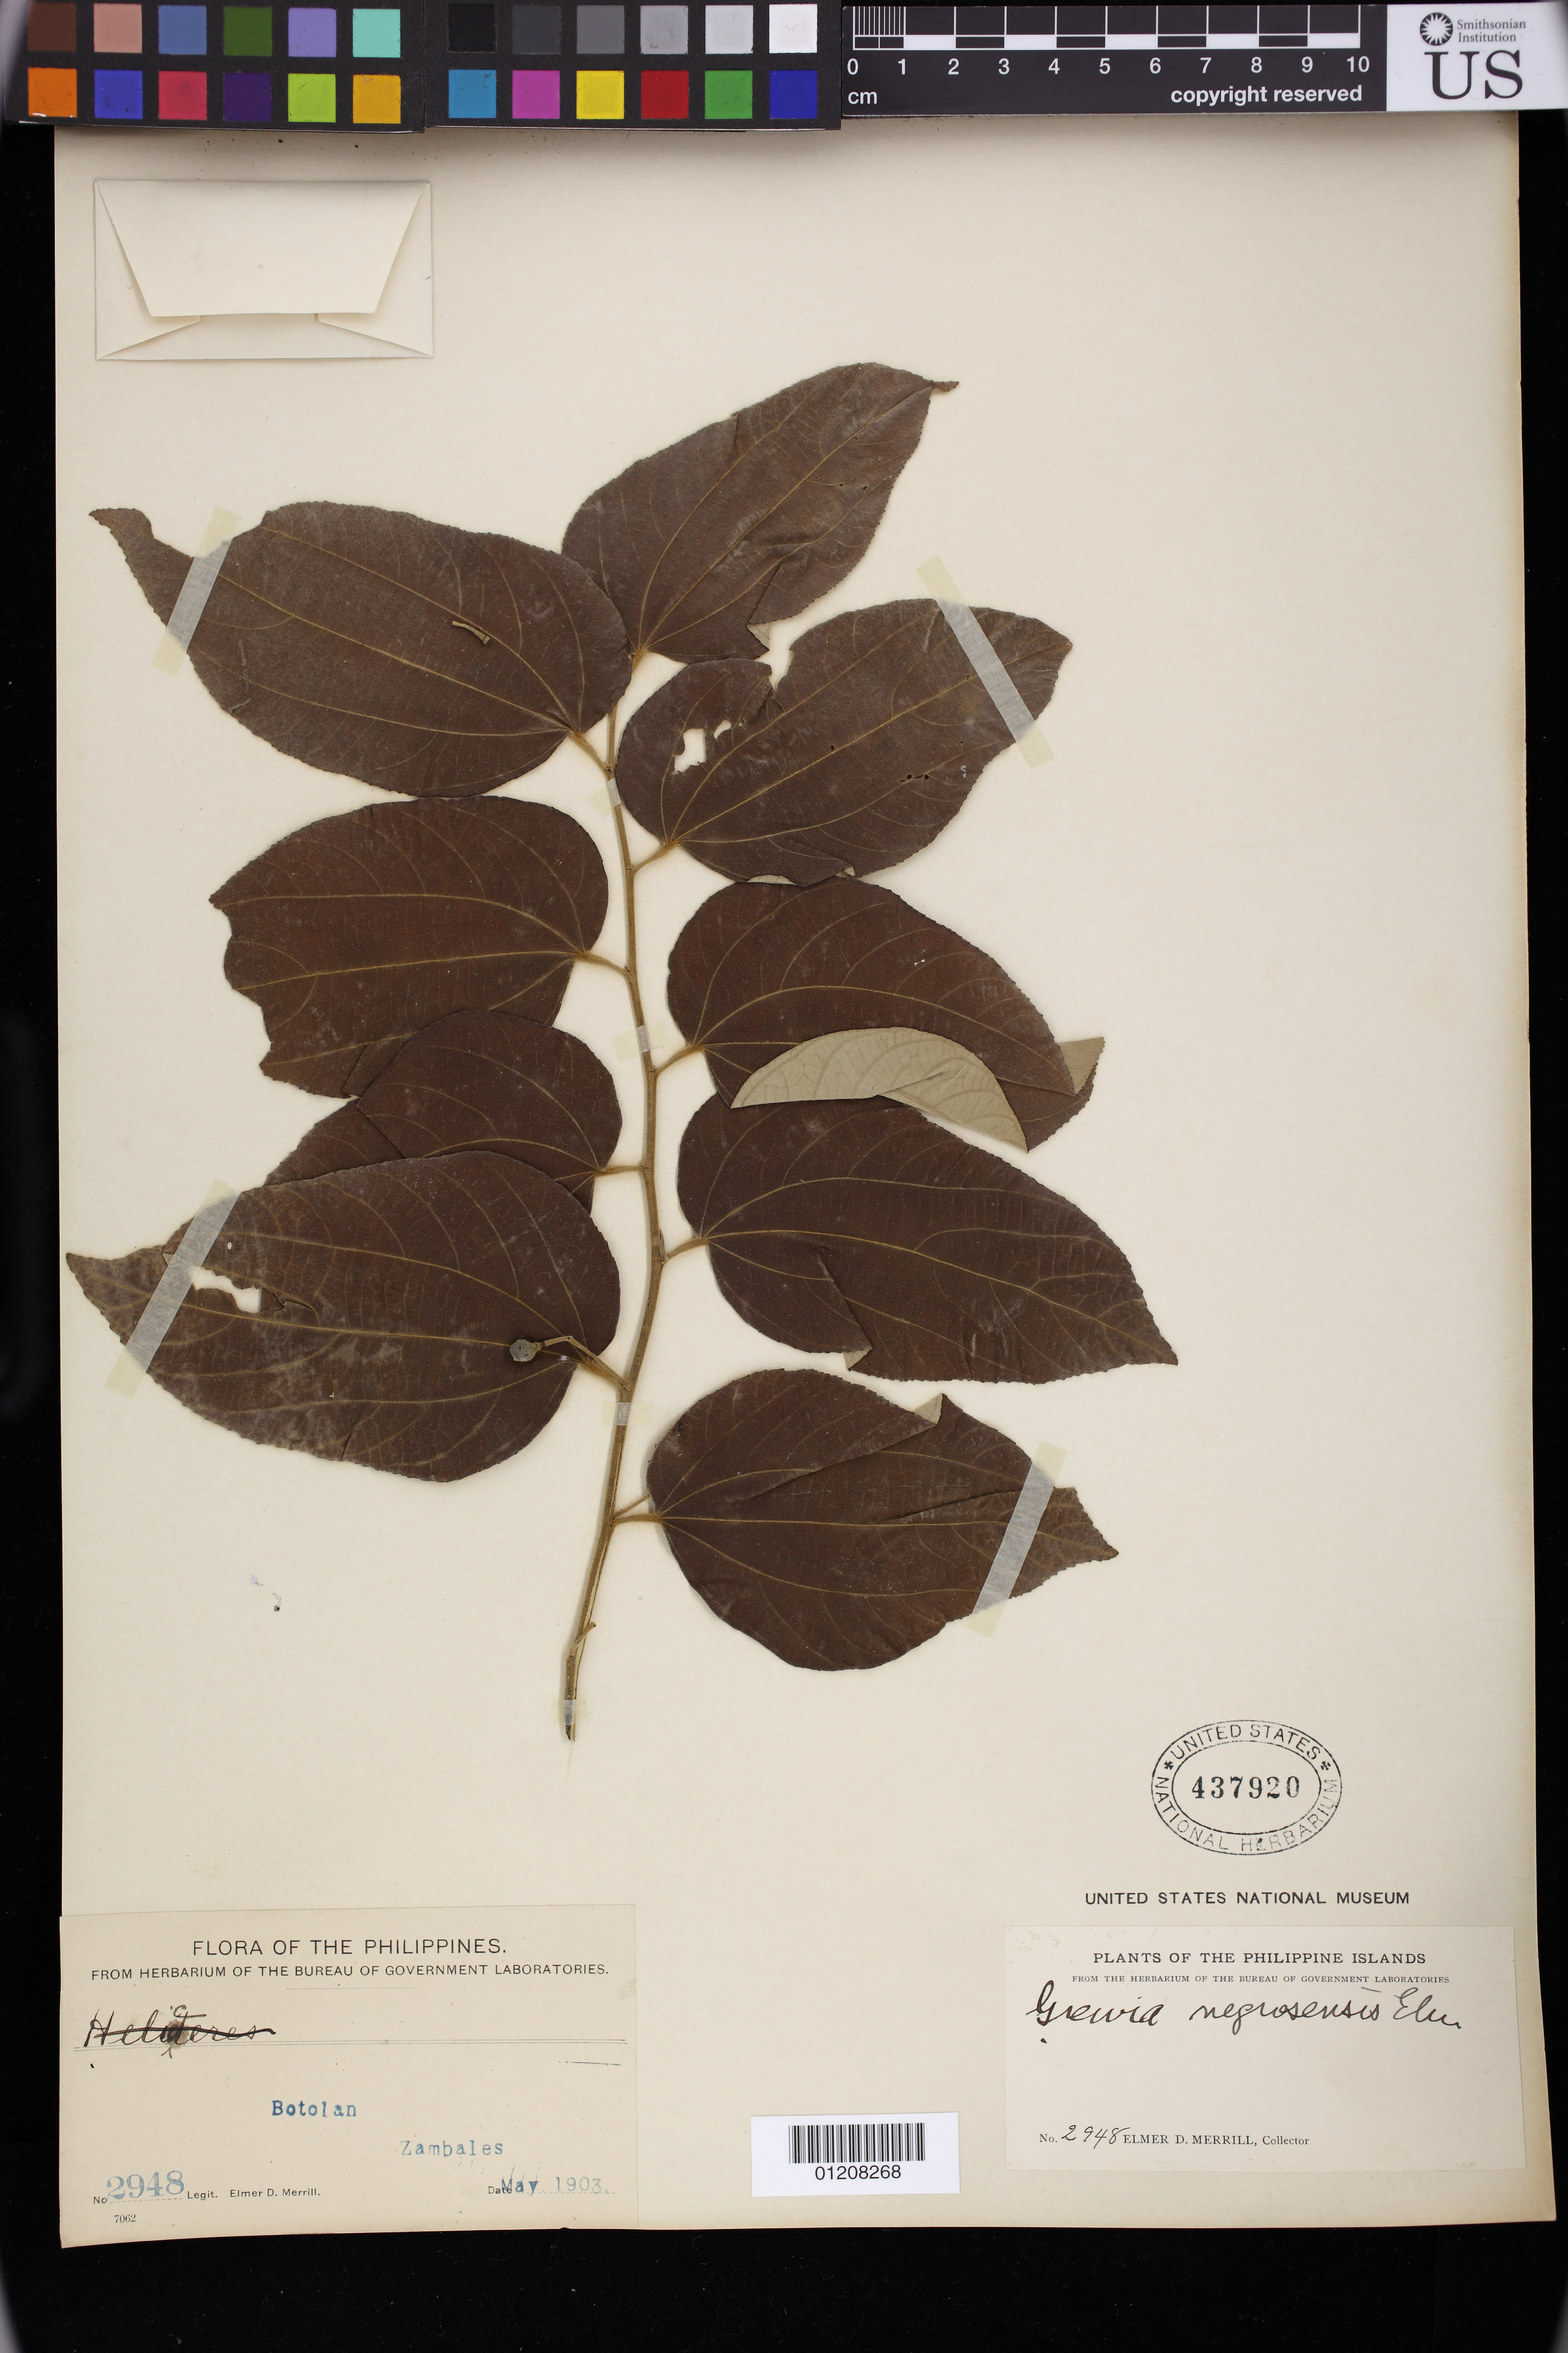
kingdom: Plantae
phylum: Tracheophyta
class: Magnoliopsida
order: Malvales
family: Malvaceae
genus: Grewia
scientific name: Grewia eriocarpa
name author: Juss.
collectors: E. D. Merrill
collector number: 2948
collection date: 1903-05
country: Philippines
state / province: Central Luzon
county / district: Zambales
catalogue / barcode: US 437920